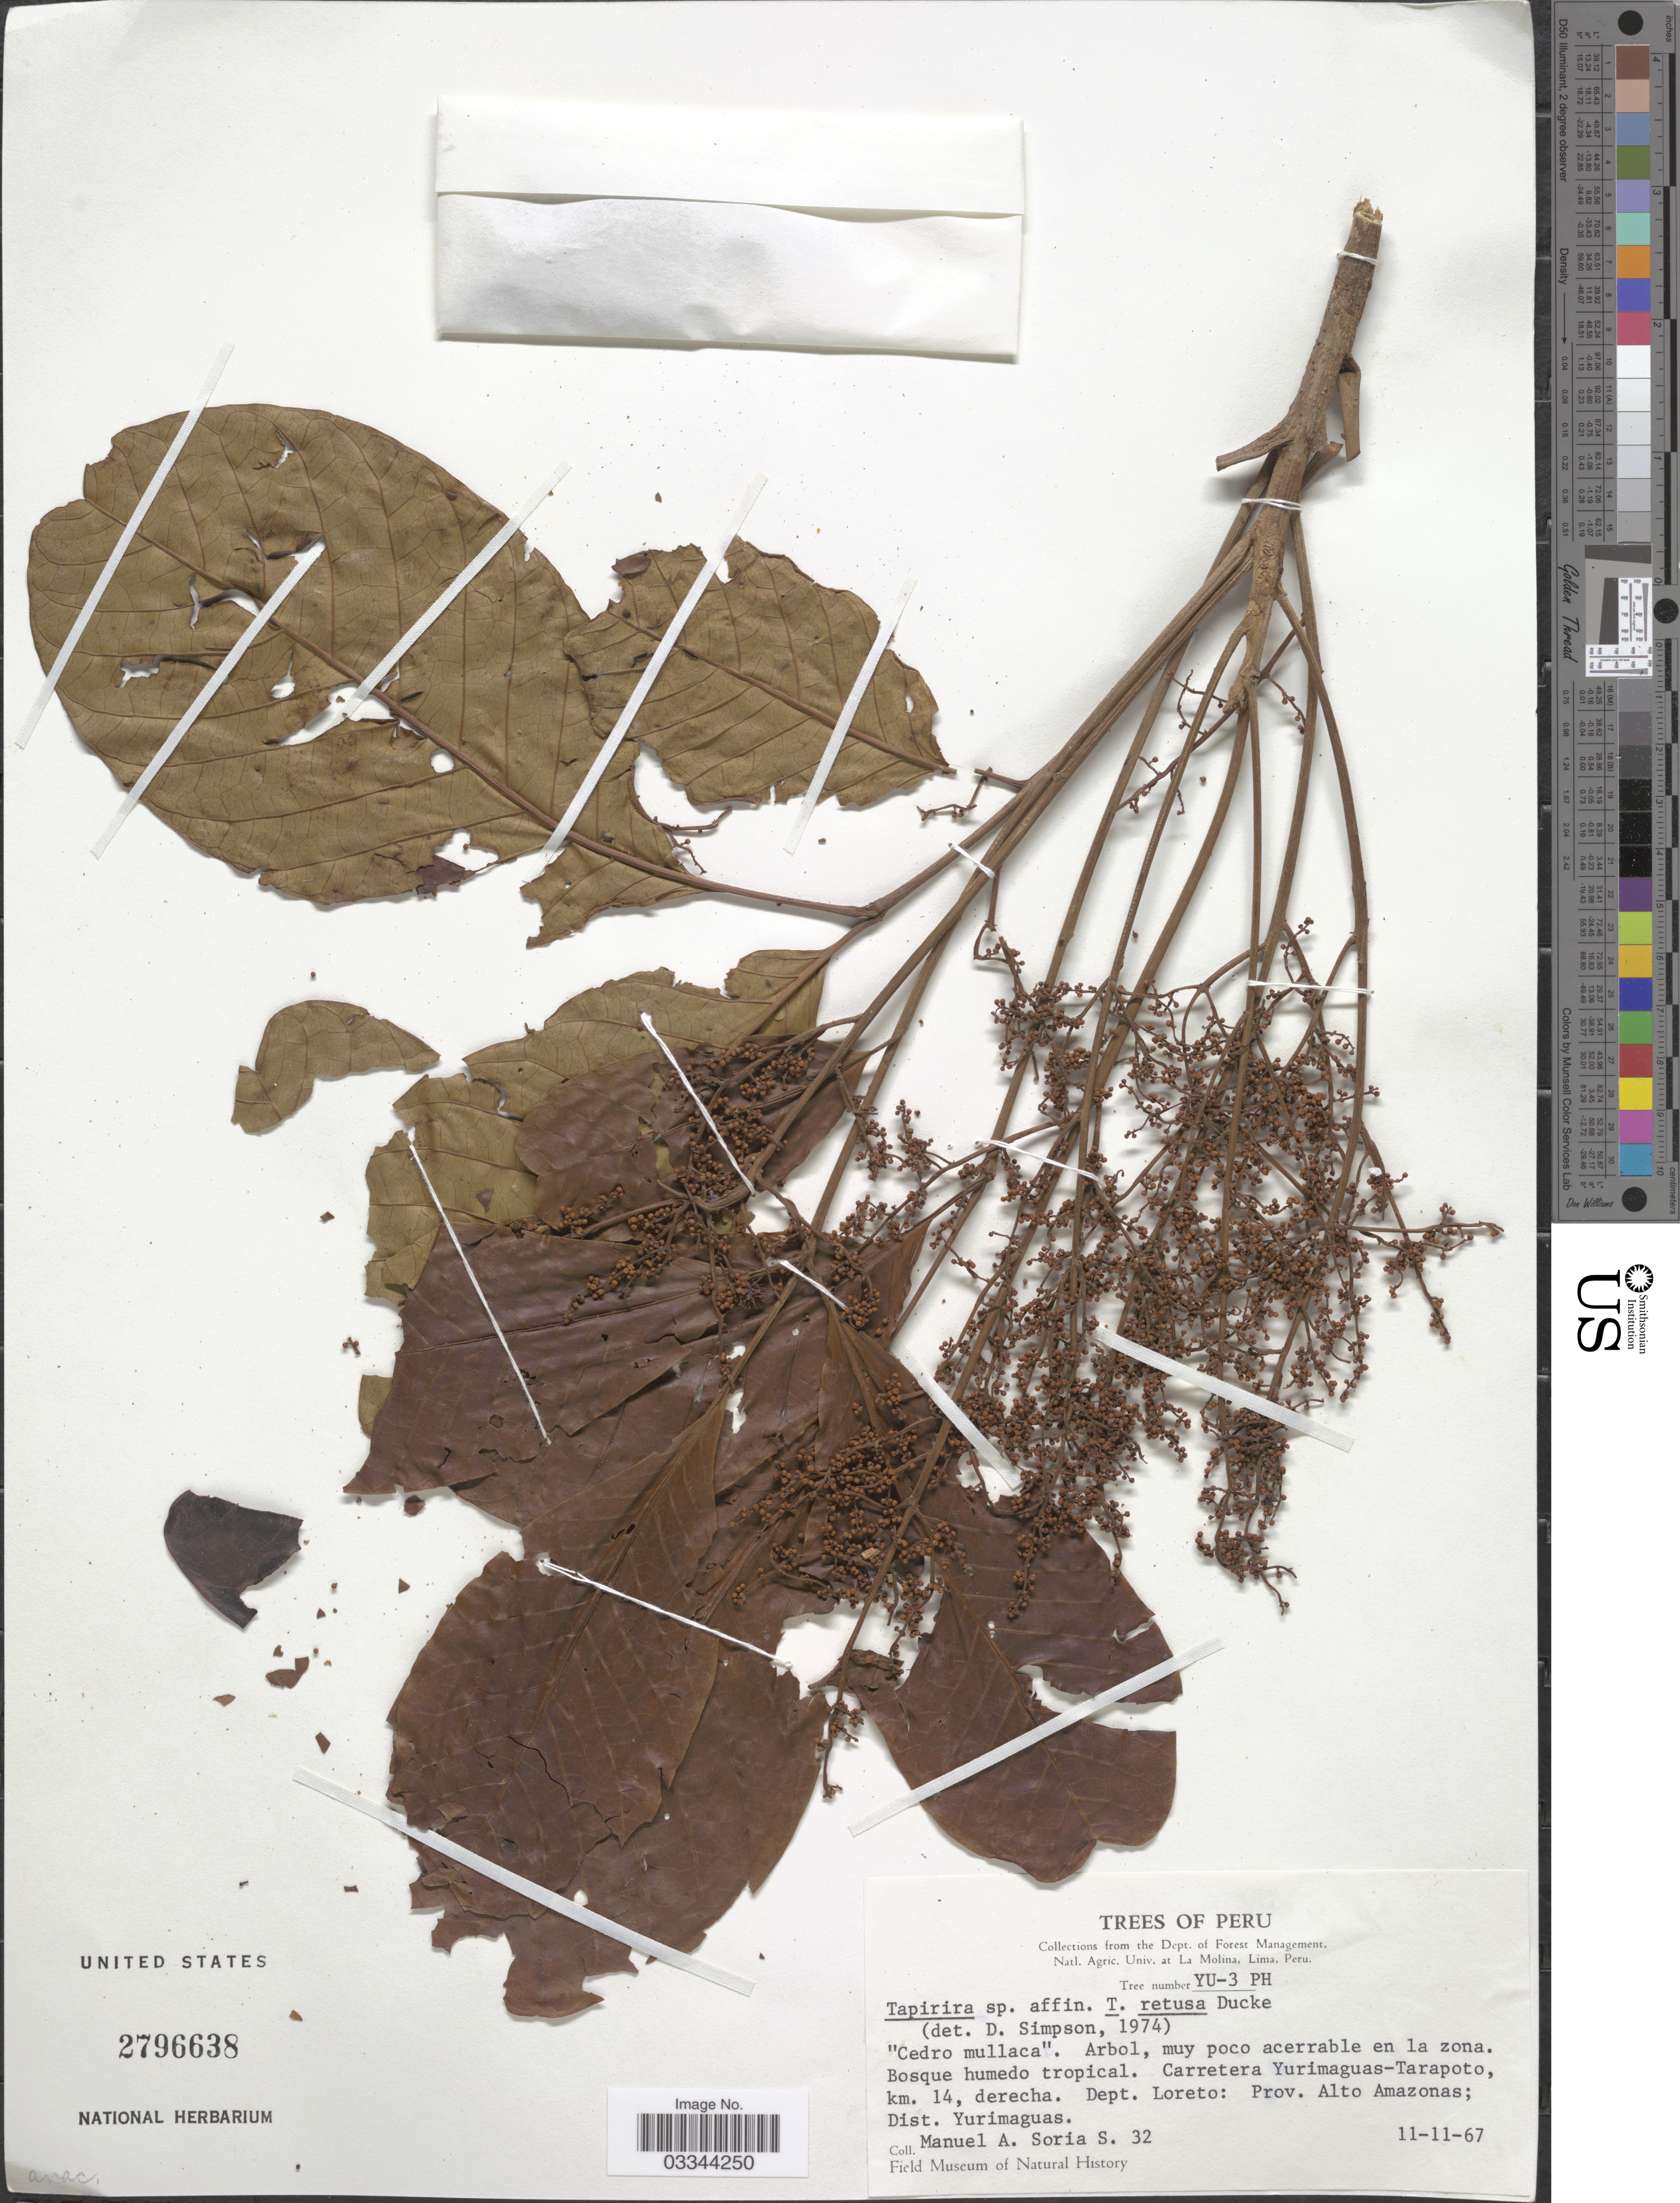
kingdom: Plantae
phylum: Tracheophyta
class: Magnoliopsida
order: Sapindales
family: Anacardiaceae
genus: Tapirira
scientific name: Tapirira sp.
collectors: M. Soria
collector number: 32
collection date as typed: Transcribed d/m/y: 11/11/67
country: Peru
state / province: Loreto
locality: Carretera Yurimaguas-Tarapoto, km. 14, derecha. Dept. Loreto: Prov. Alto Amazonas; Dist. Yurimaguas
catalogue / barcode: US 2796638